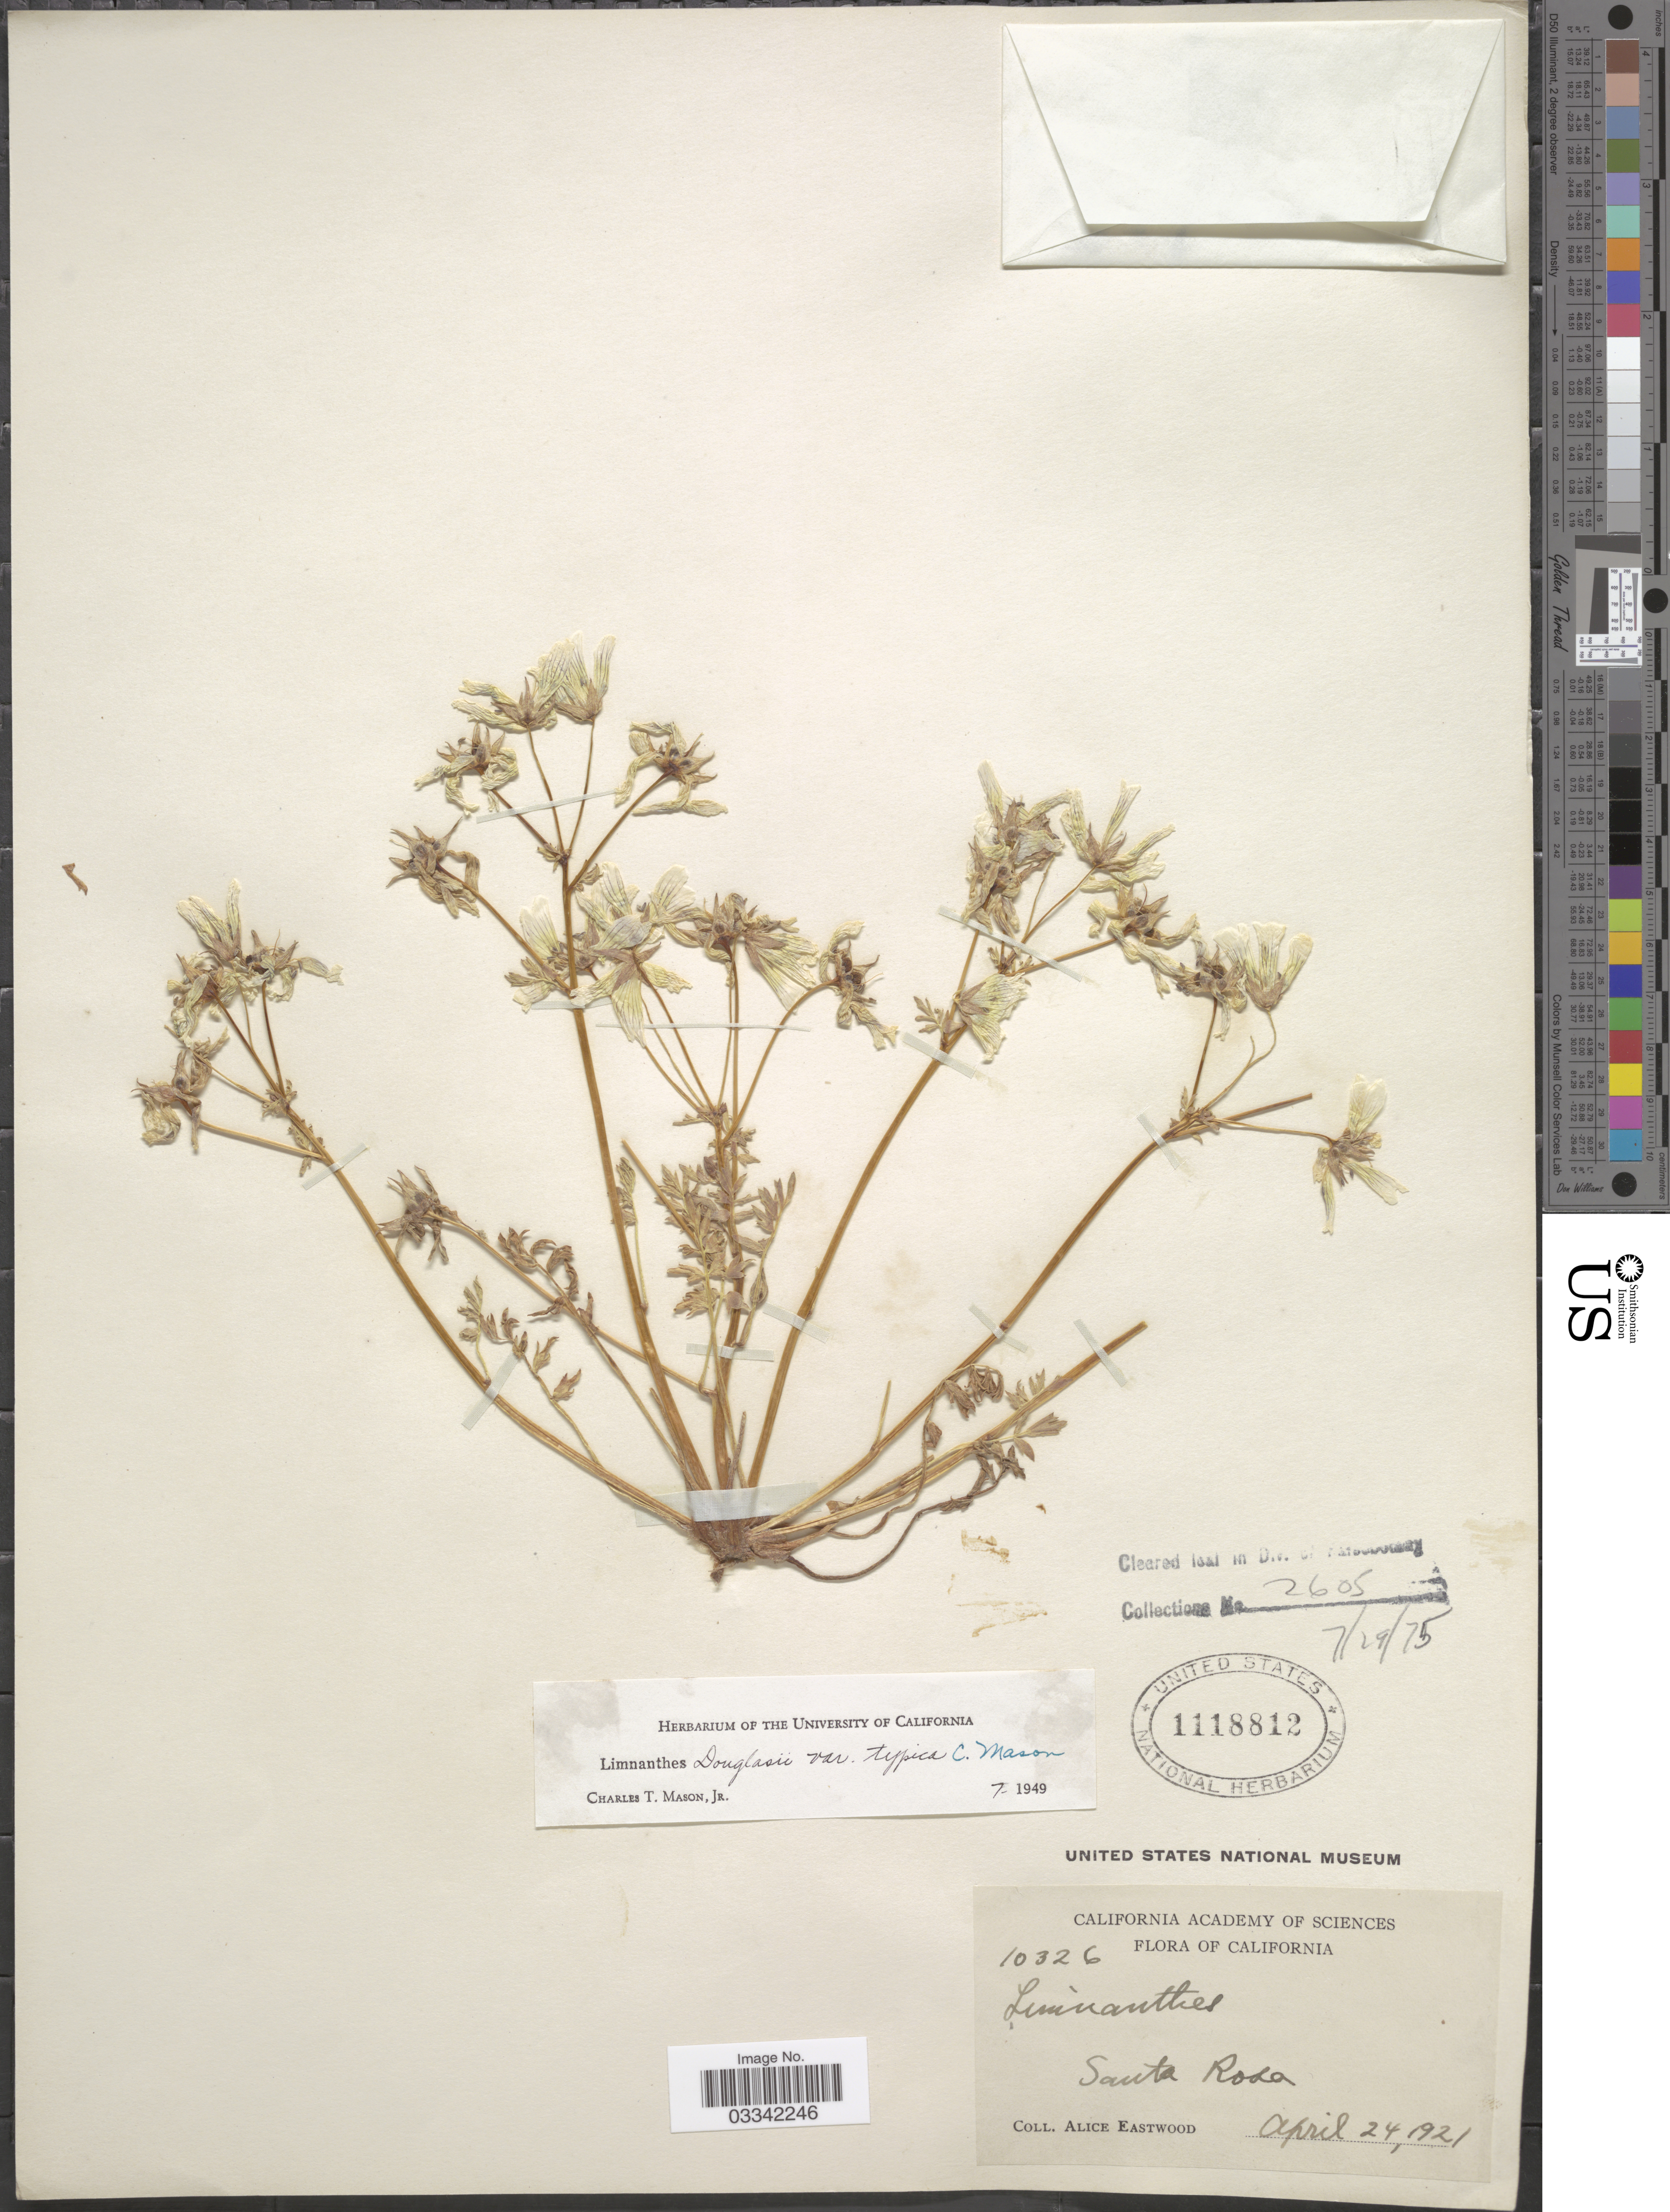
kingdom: Plantae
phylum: Tracheophyta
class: Magnoliopsida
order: Brassicales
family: Limnanthaceae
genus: Limnanthes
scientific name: Limnanthes douglasii var. douglasii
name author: R. Br.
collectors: A. Eastwood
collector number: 10326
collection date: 1921-04-24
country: United States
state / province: California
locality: Santa Rosa.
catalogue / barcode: US 1118812